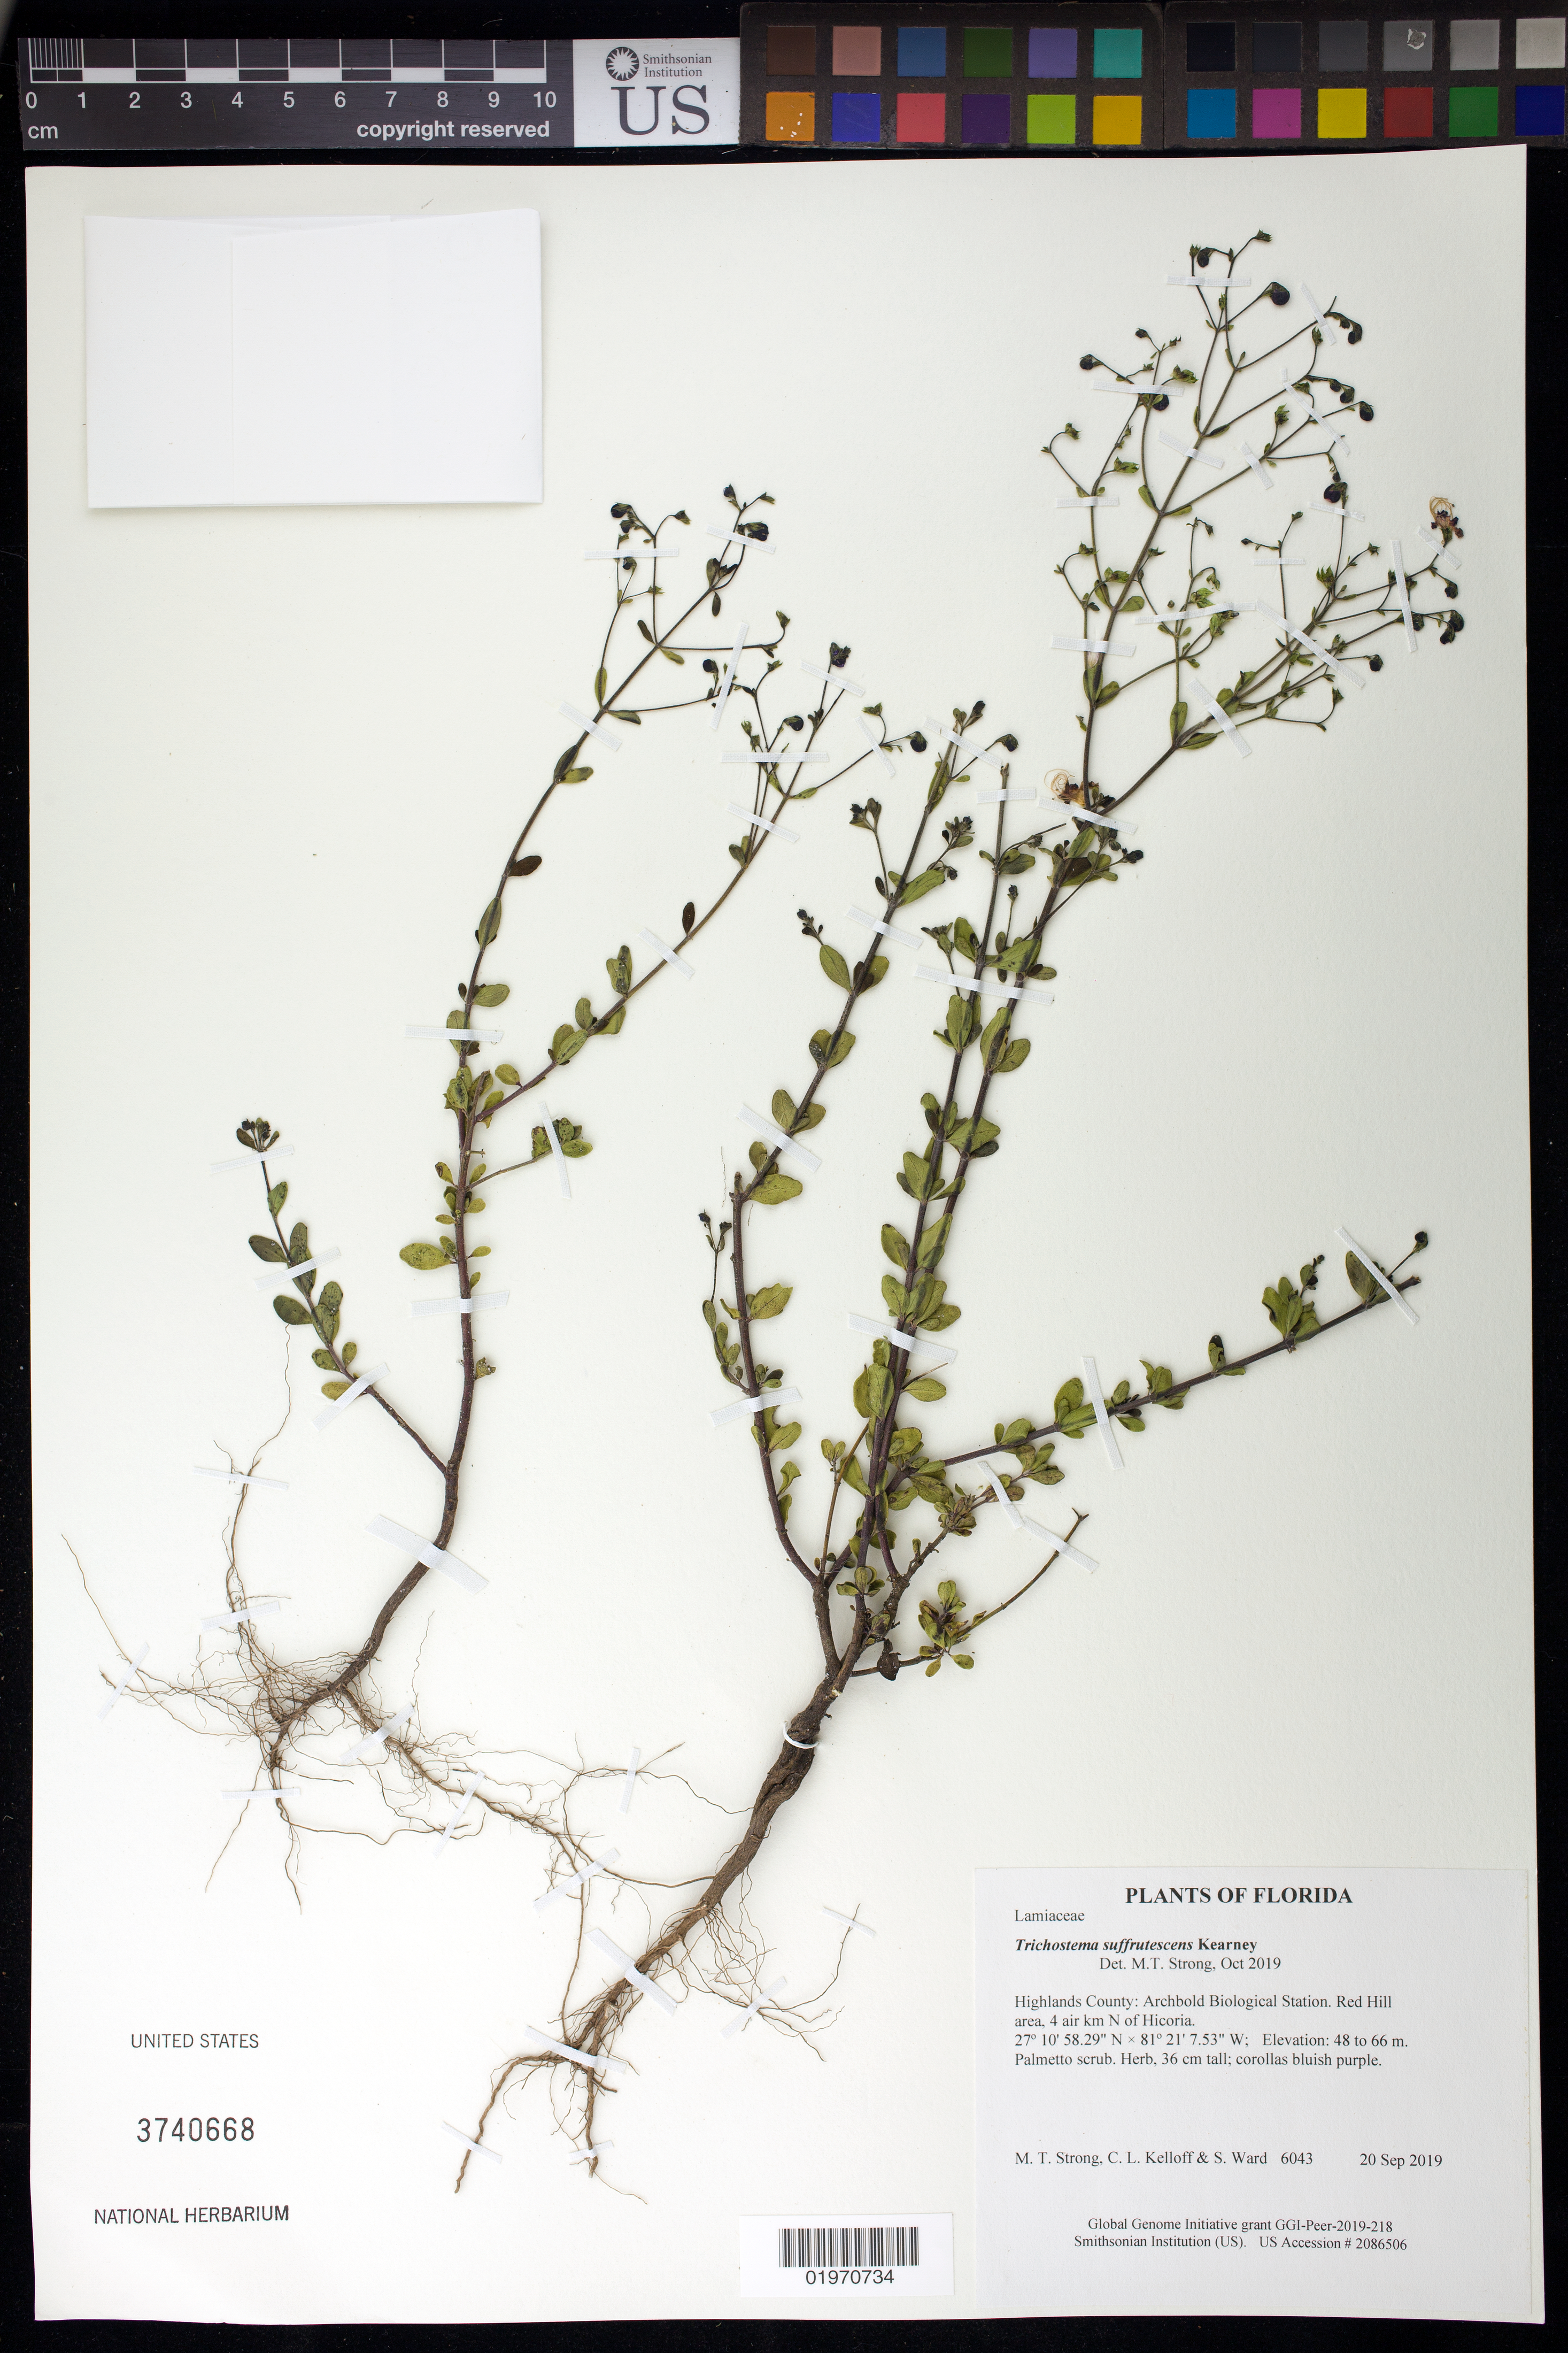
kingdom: Plantae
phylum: Tracheophyta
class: Magnoliopsida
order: Lamiales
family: Lamiaceae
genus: Trichostema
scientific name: Trichostema suffrutescens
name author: Kearney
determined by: Strong, Mark T., (BOT), Smithsonian Institution - National Museum of Natural History (UNITED STATES)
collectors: M. T. Strong, C. L. Kelloff & S. Ward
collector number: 6043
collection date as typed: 20 Sep 2019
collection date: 2019-09-20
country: United States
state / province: Florida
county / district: Highlands County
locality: Archbold Biological Station. Red Hill area, 4 air km N of Hicoria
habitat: Palmetto scrub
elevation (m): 48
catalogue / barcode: US 3740668